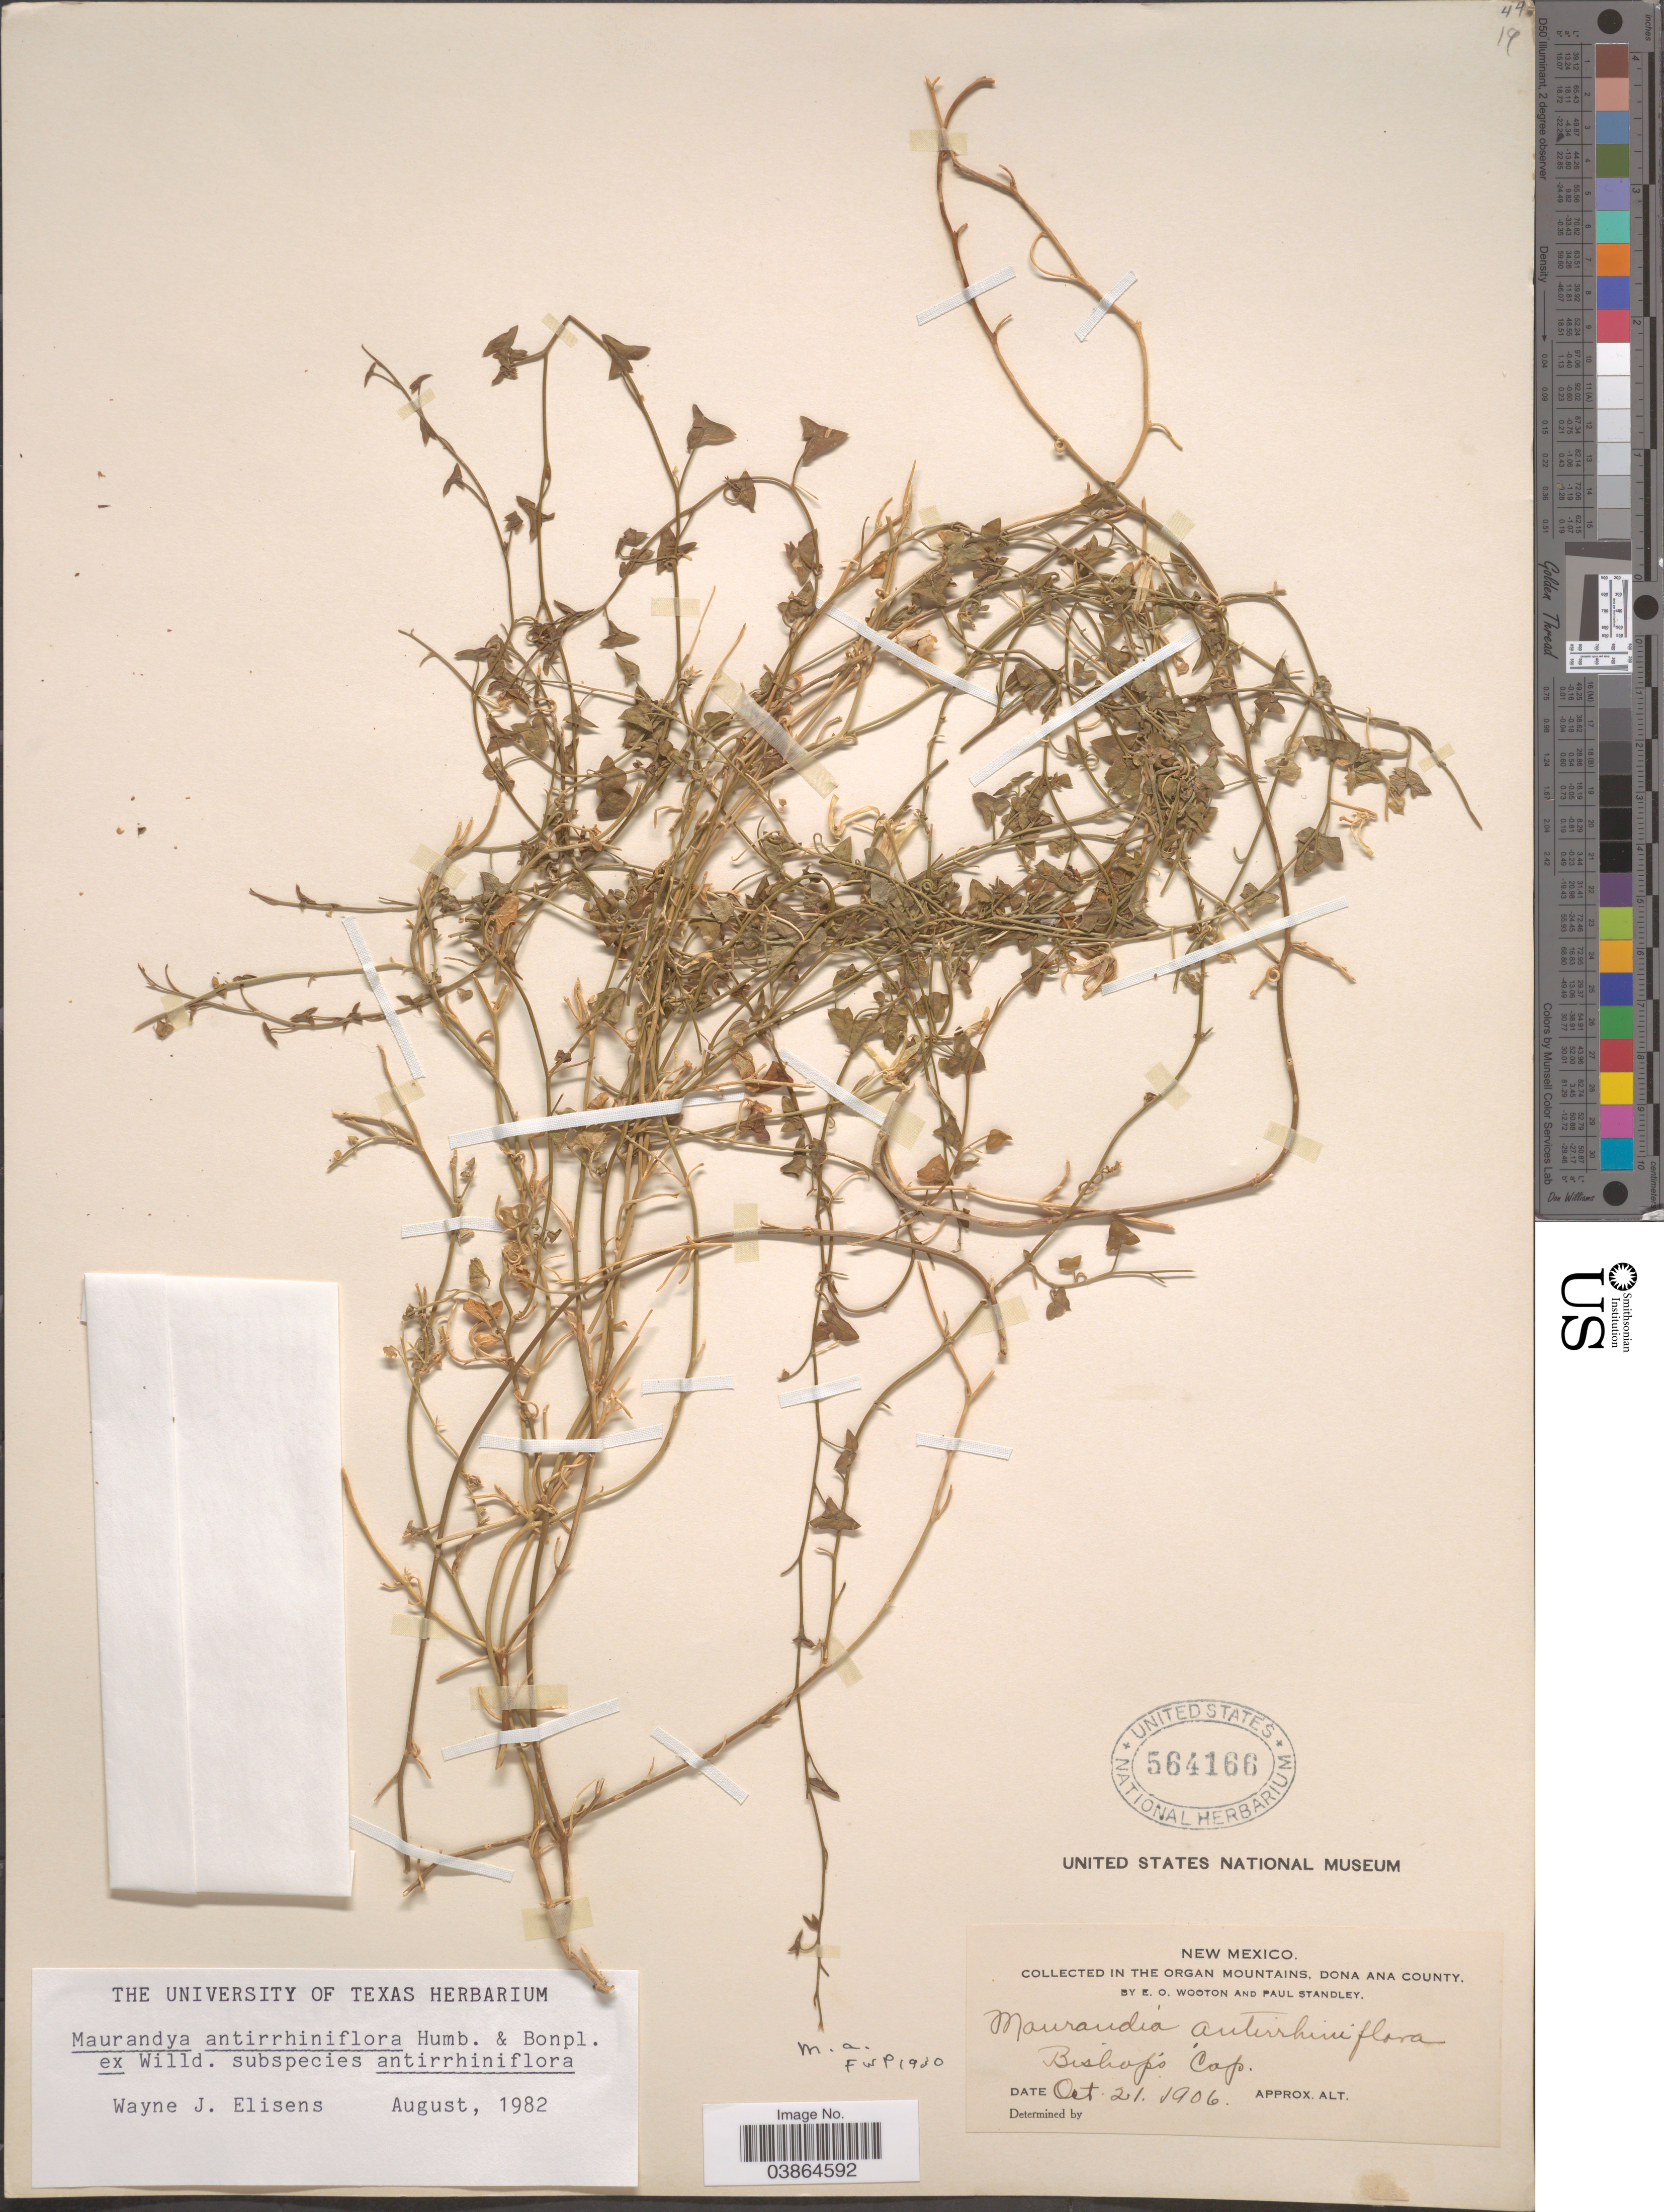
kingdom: Plantae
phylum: Tracheophyta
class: Magnoliopsida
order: Lamiales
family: Plantaginaceae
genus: Maurandya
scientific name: Maurandya antirrhiniflora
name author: Humb. & Bonpl. ex Willd.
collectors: E. O. Wooton & P. C. Standley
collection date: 1906-10-21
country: United States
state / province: New Mexico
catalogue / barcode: US 564166